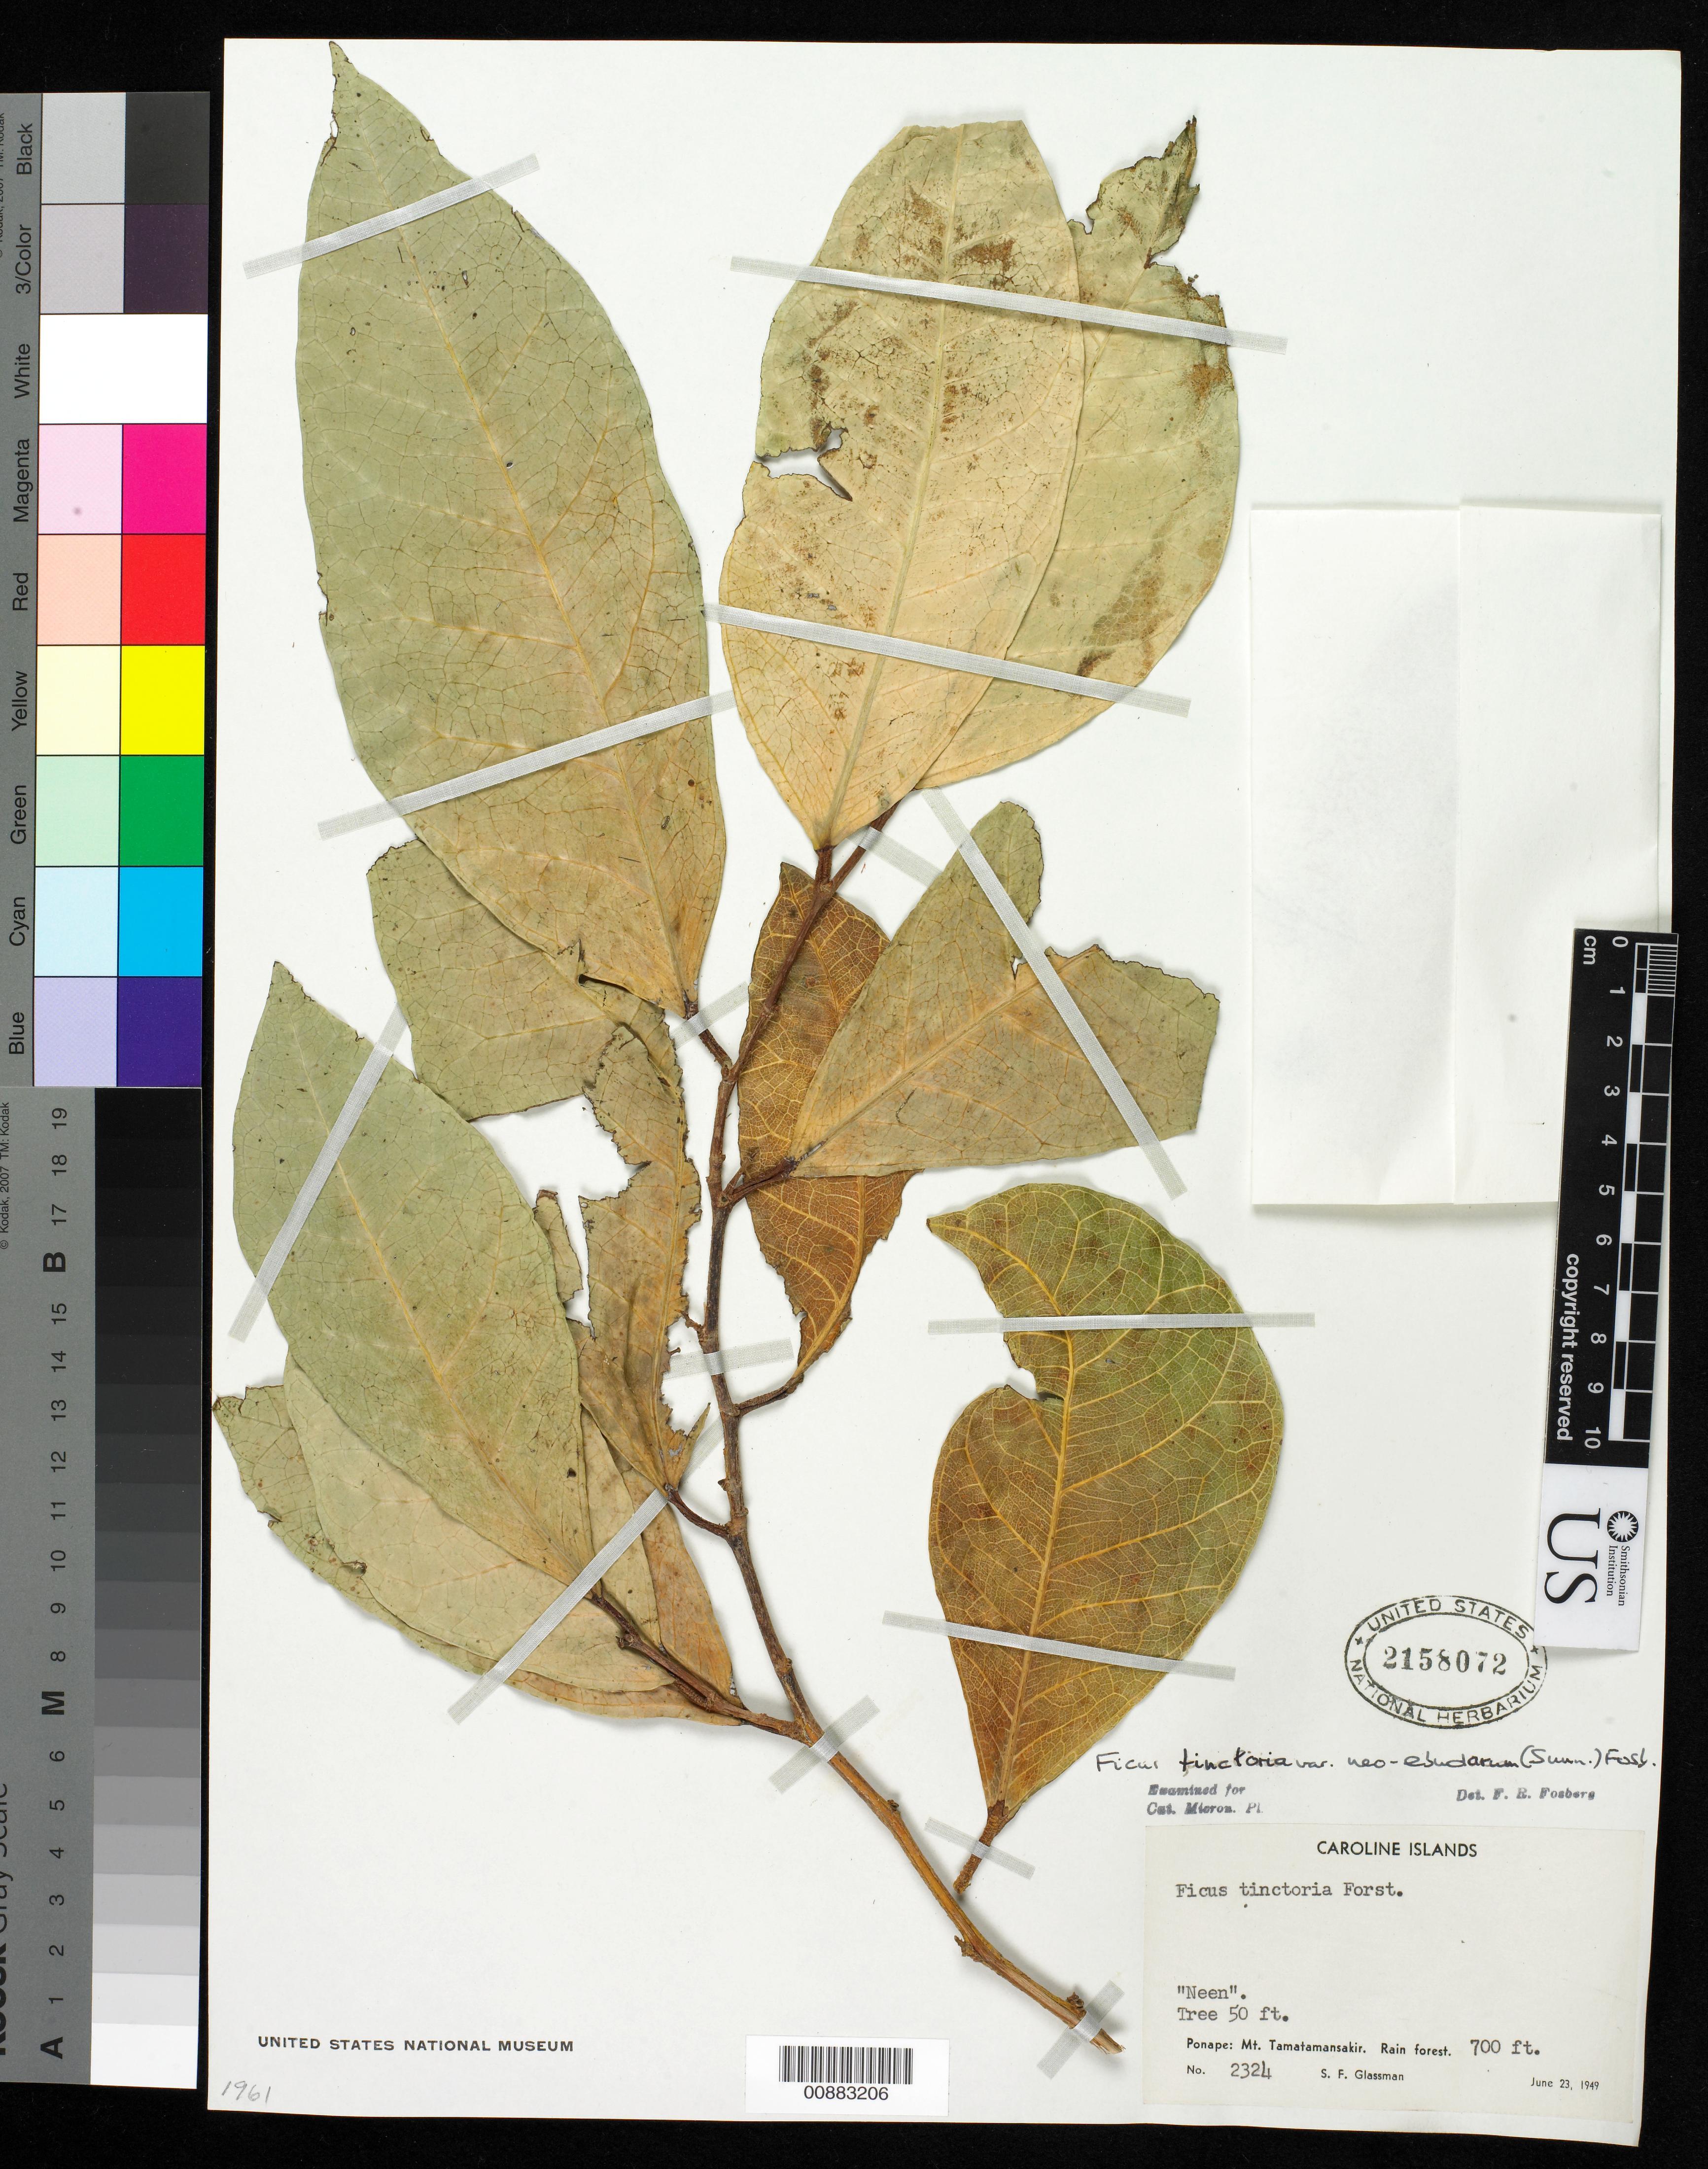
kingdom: Plantae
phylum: Tracheophyta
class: Magnoliopsida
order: Rosales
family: Moraceae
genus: Ficus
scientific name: Ficus tinctoria var. neoebudarum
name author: (Summerh.) Fosberg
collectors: S. F. Glassman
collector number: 2324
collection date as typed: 23 Jun 1949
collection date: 1949-06-23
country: Micronesia, Federated States of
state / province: Pohnpei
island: Pohnpei [Ponape]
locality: Mt. Tamatamansakir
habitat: Rain forest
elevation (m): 213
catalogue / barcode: US 2158072